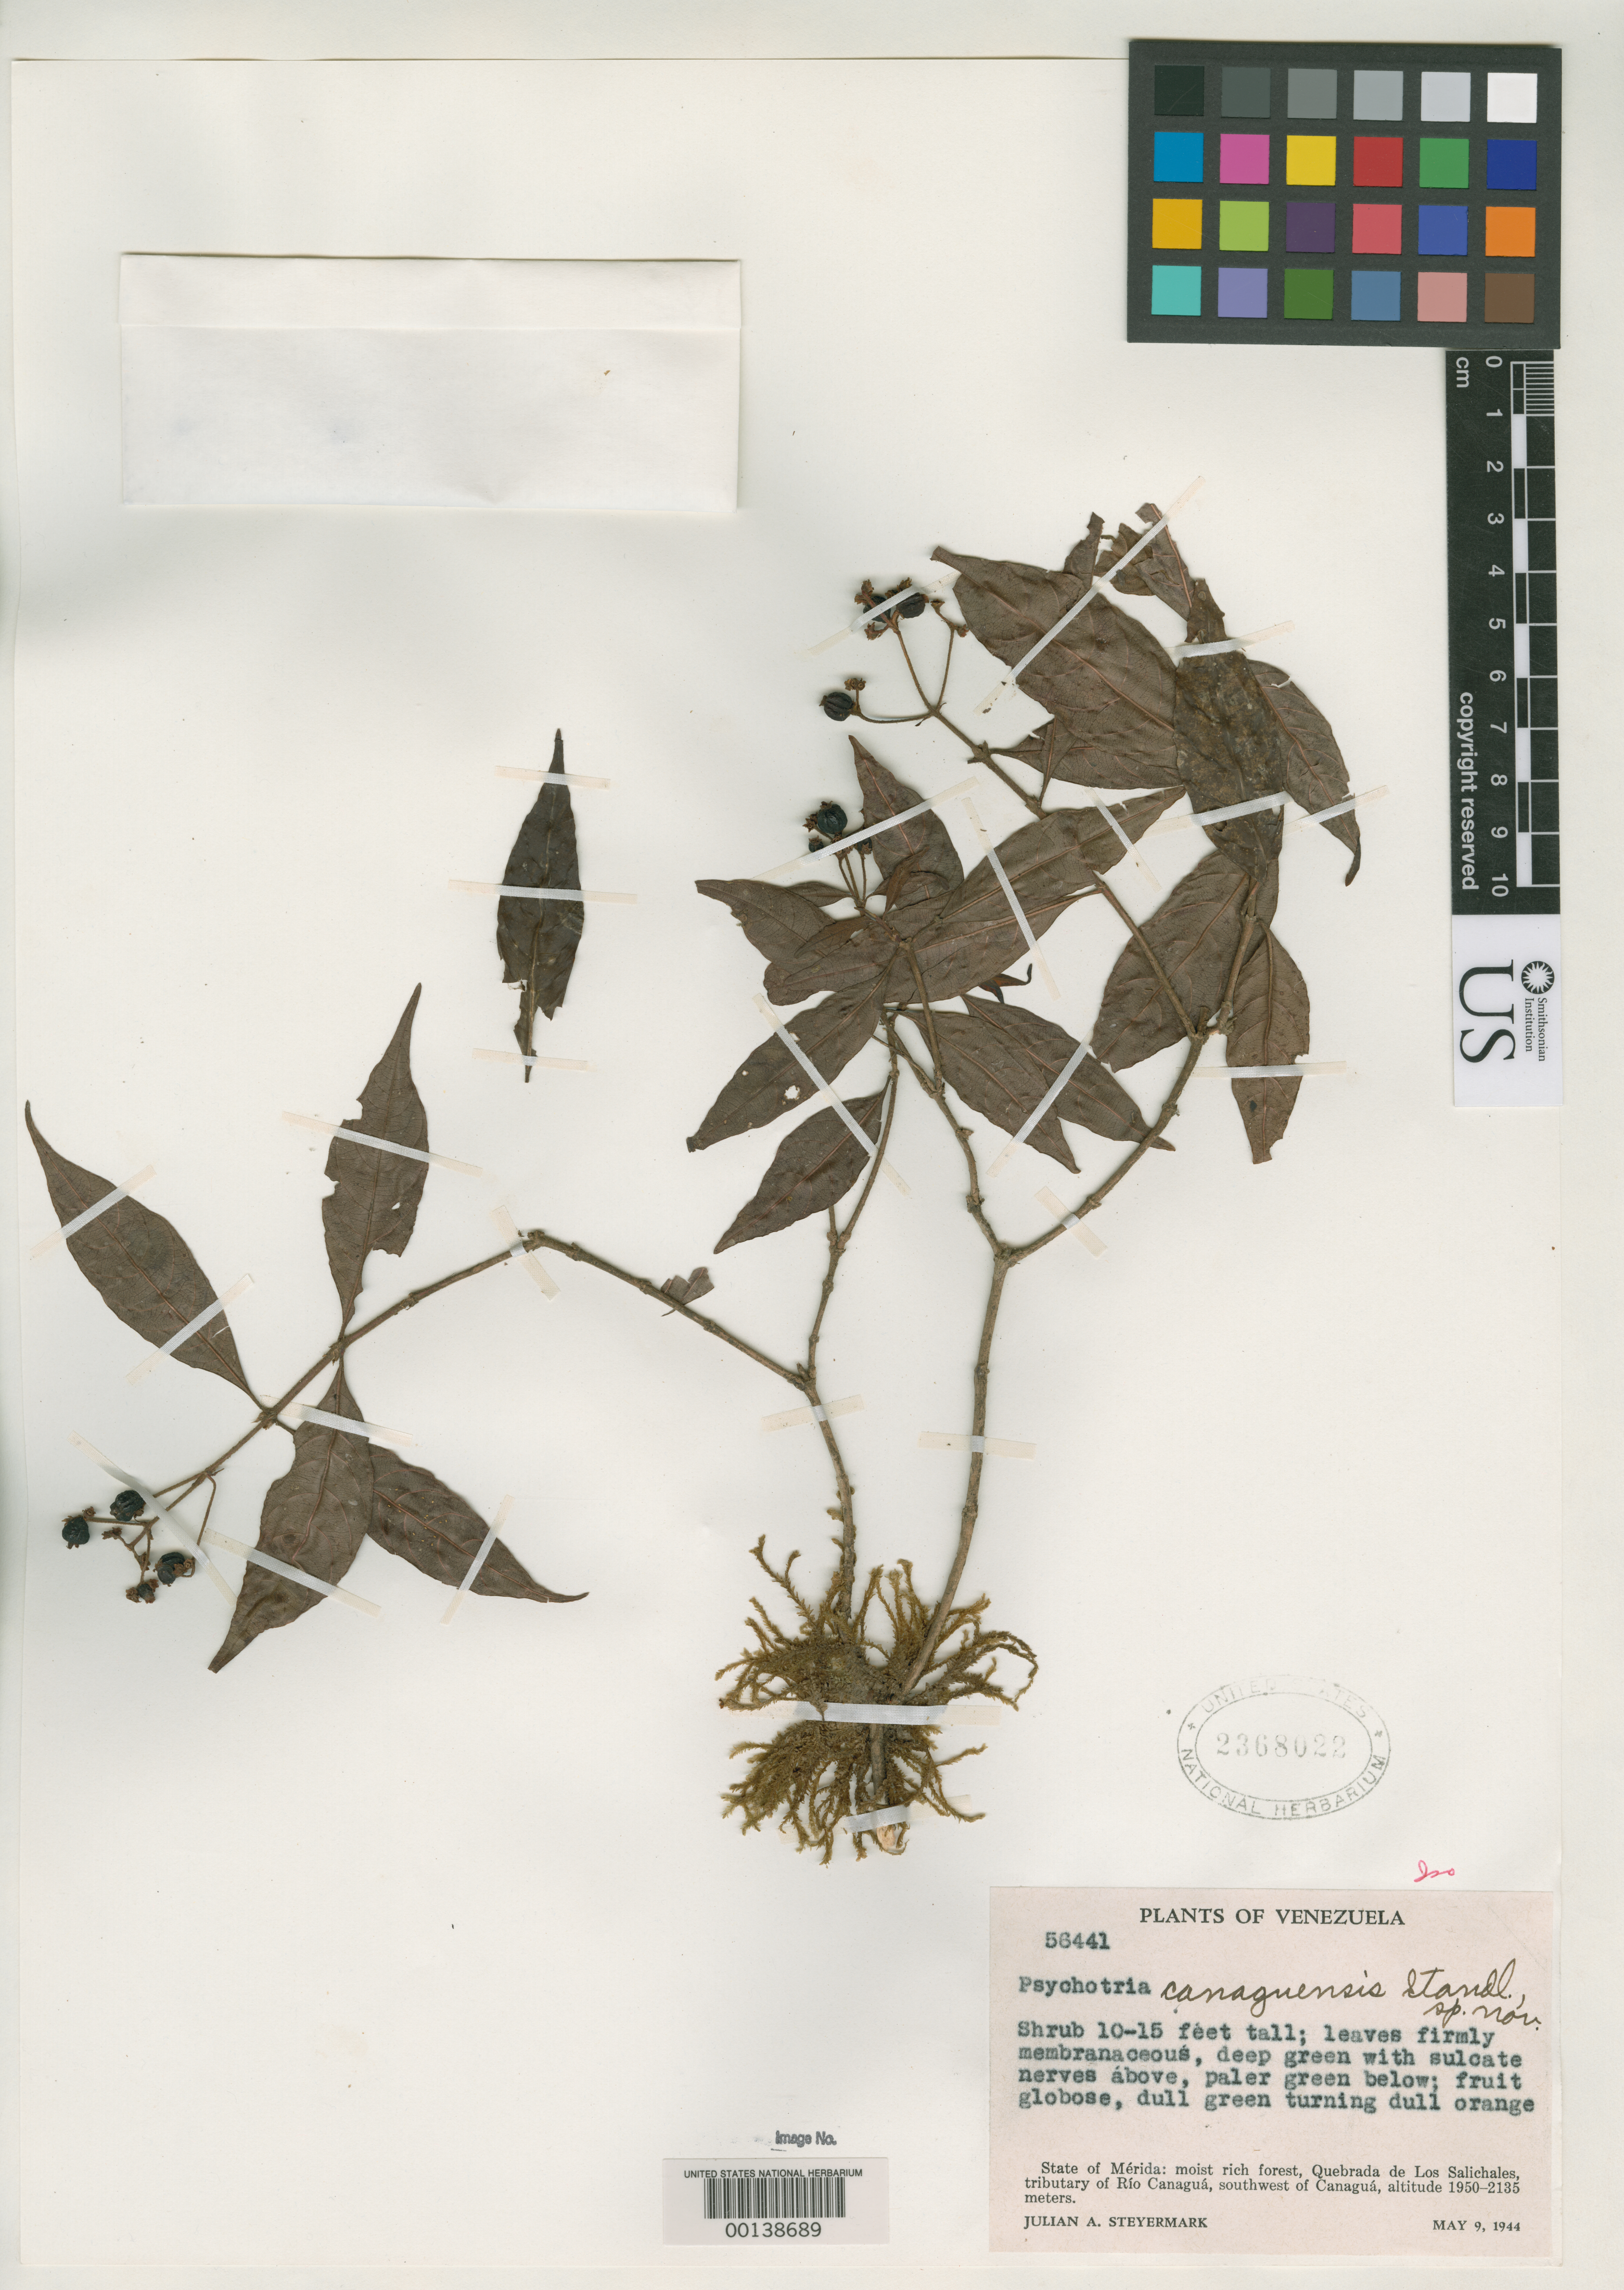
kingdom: Plantae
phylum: Tracheophyta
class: Magnoliopsida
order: Gentianales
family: Rubiaceae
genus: Psychotria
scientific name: Psychotria canaguensis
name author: Standl. & Steyerm.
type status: Isotype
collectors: J. Steyermark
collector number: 56441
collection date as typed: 09 May 1944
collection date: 1944-05-09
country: Venezuela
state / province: Mérida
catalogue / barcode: US 2368022